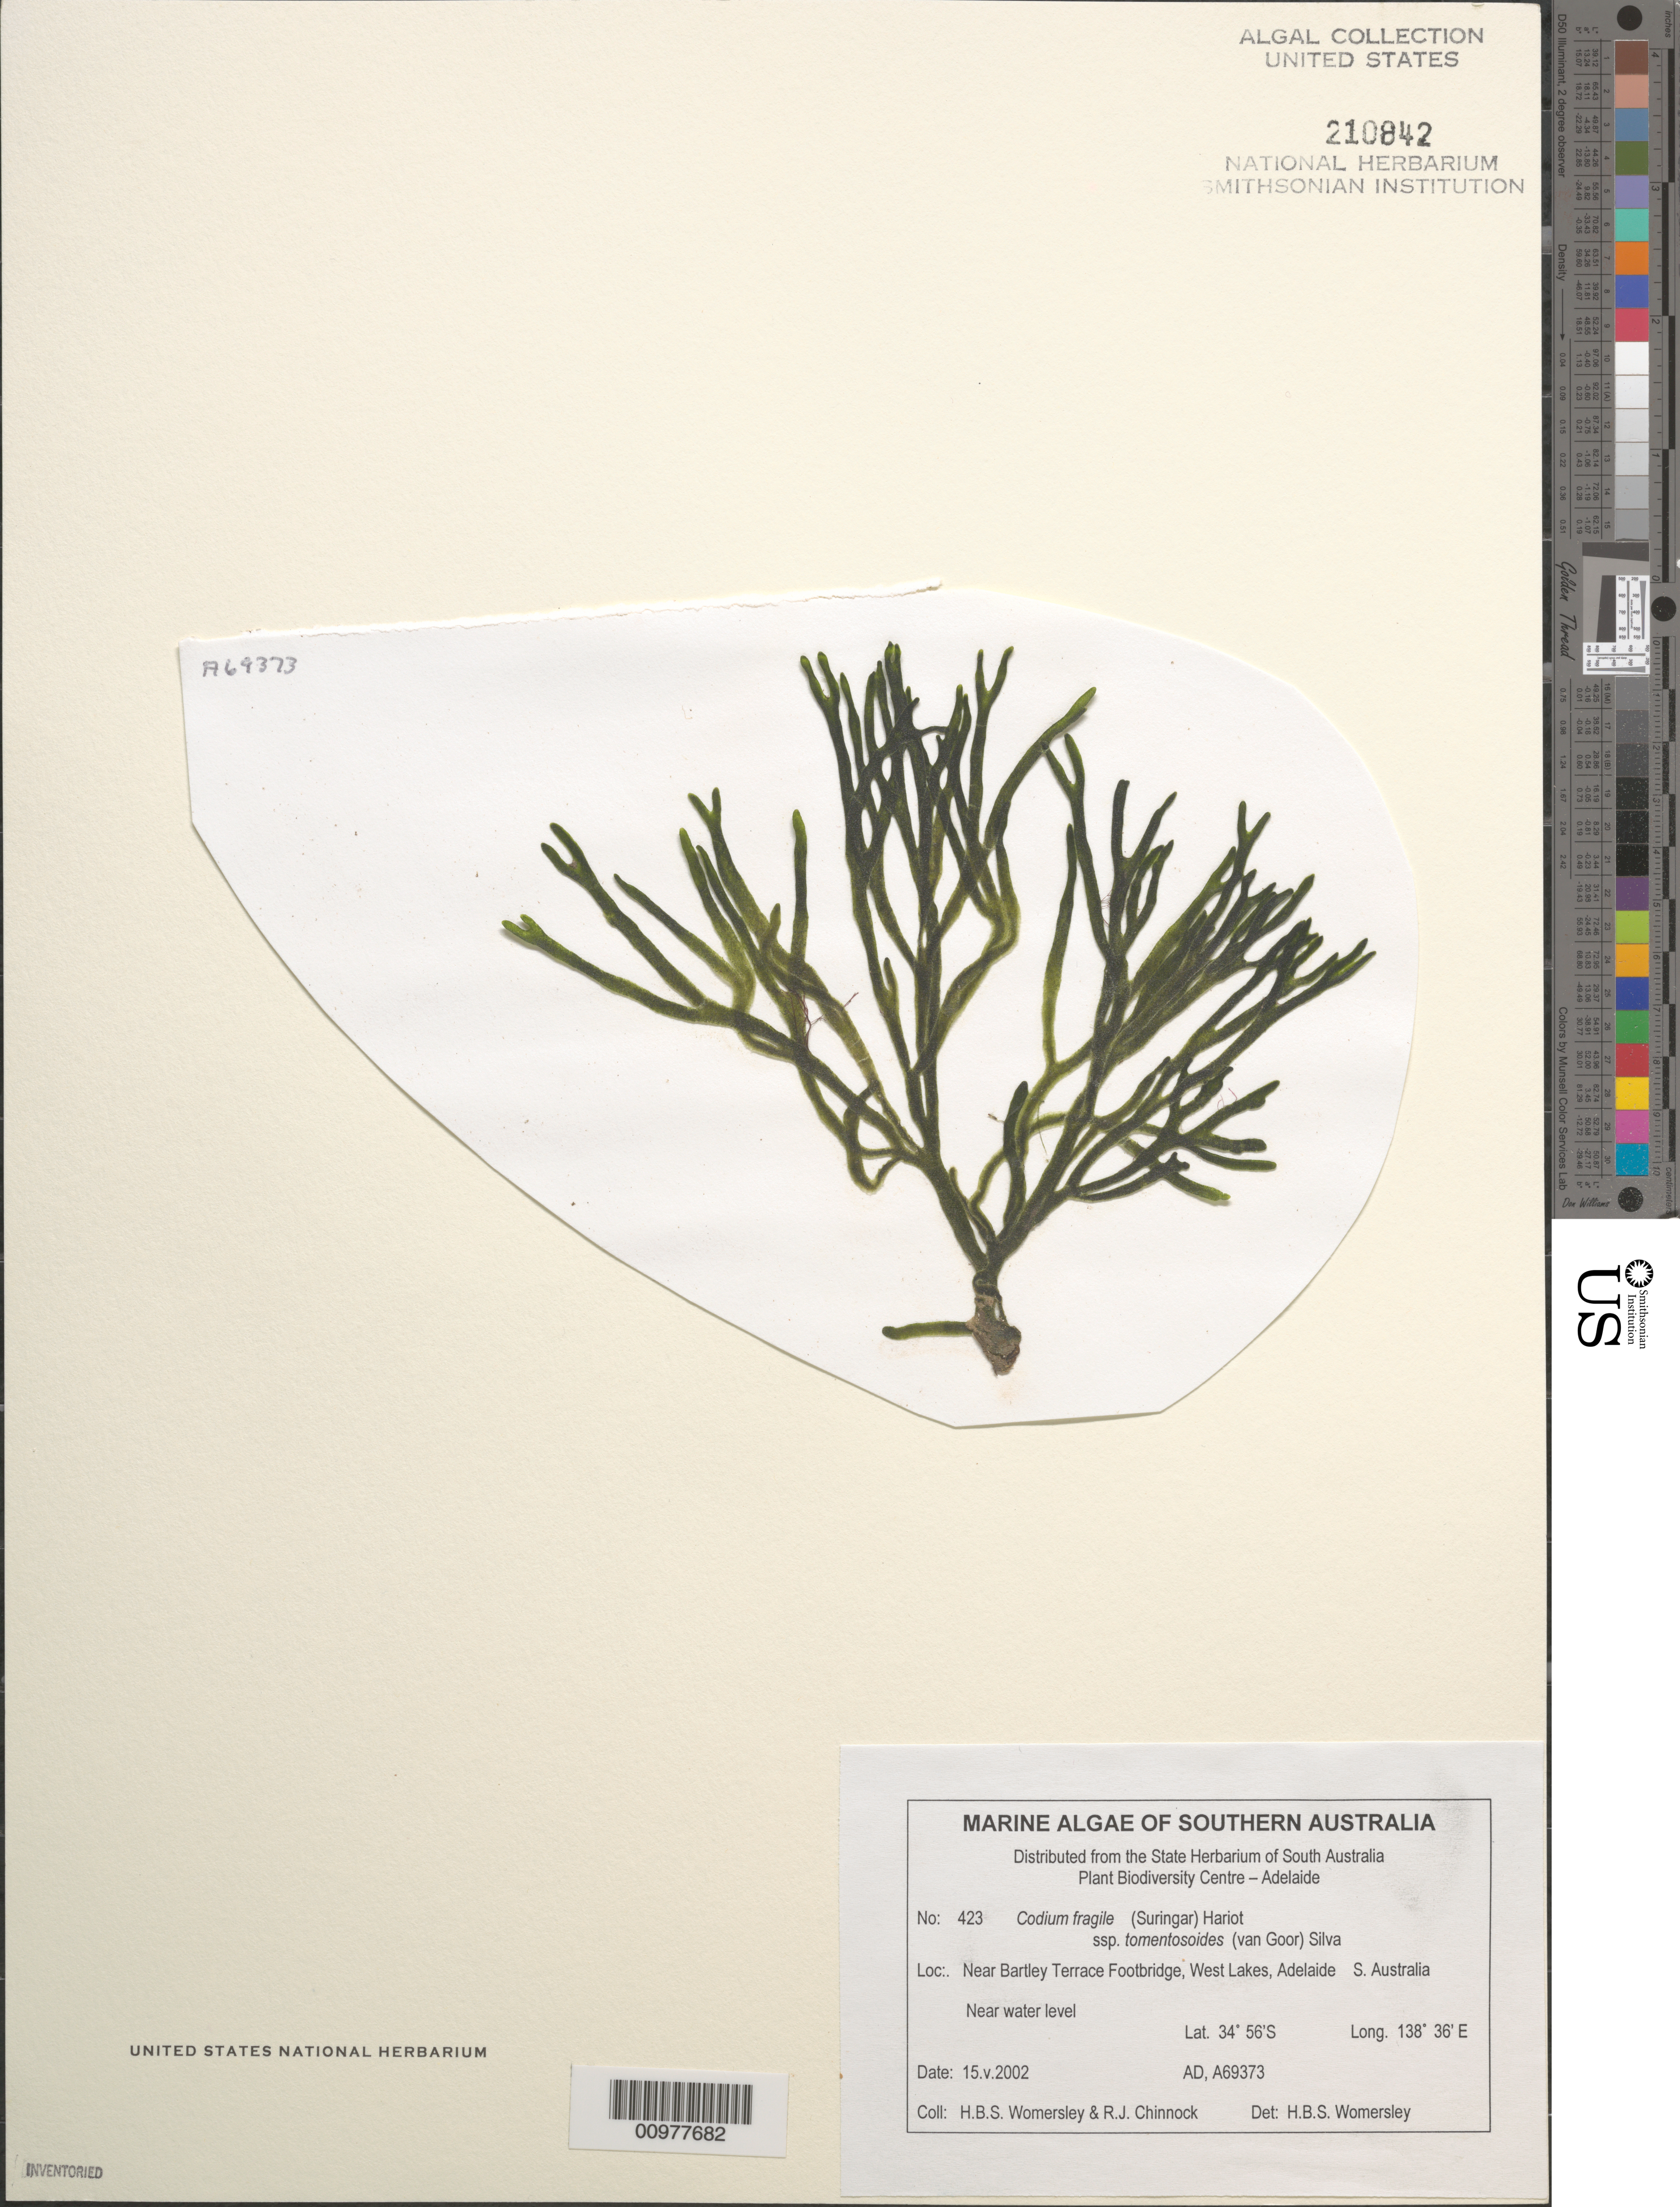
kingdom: Plantae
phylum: Chlorophyta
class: Ulvophyceae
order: Bryopsidales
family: Codiaceae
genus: Codium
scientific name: Codium fragile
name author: (Suringar) P. Hariot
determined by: Womersley, H. B. S.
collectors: H. B. S. Womersley & R. J. Chinnock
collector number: AD A69373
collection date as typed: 15 May 2002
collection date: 2002-05-15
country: Australia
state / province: South Australia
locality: Adelaide, West Lakes, near Bartley Terrace Footbridge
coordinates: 34 56'S, 138 36'E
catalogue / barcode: US 210842